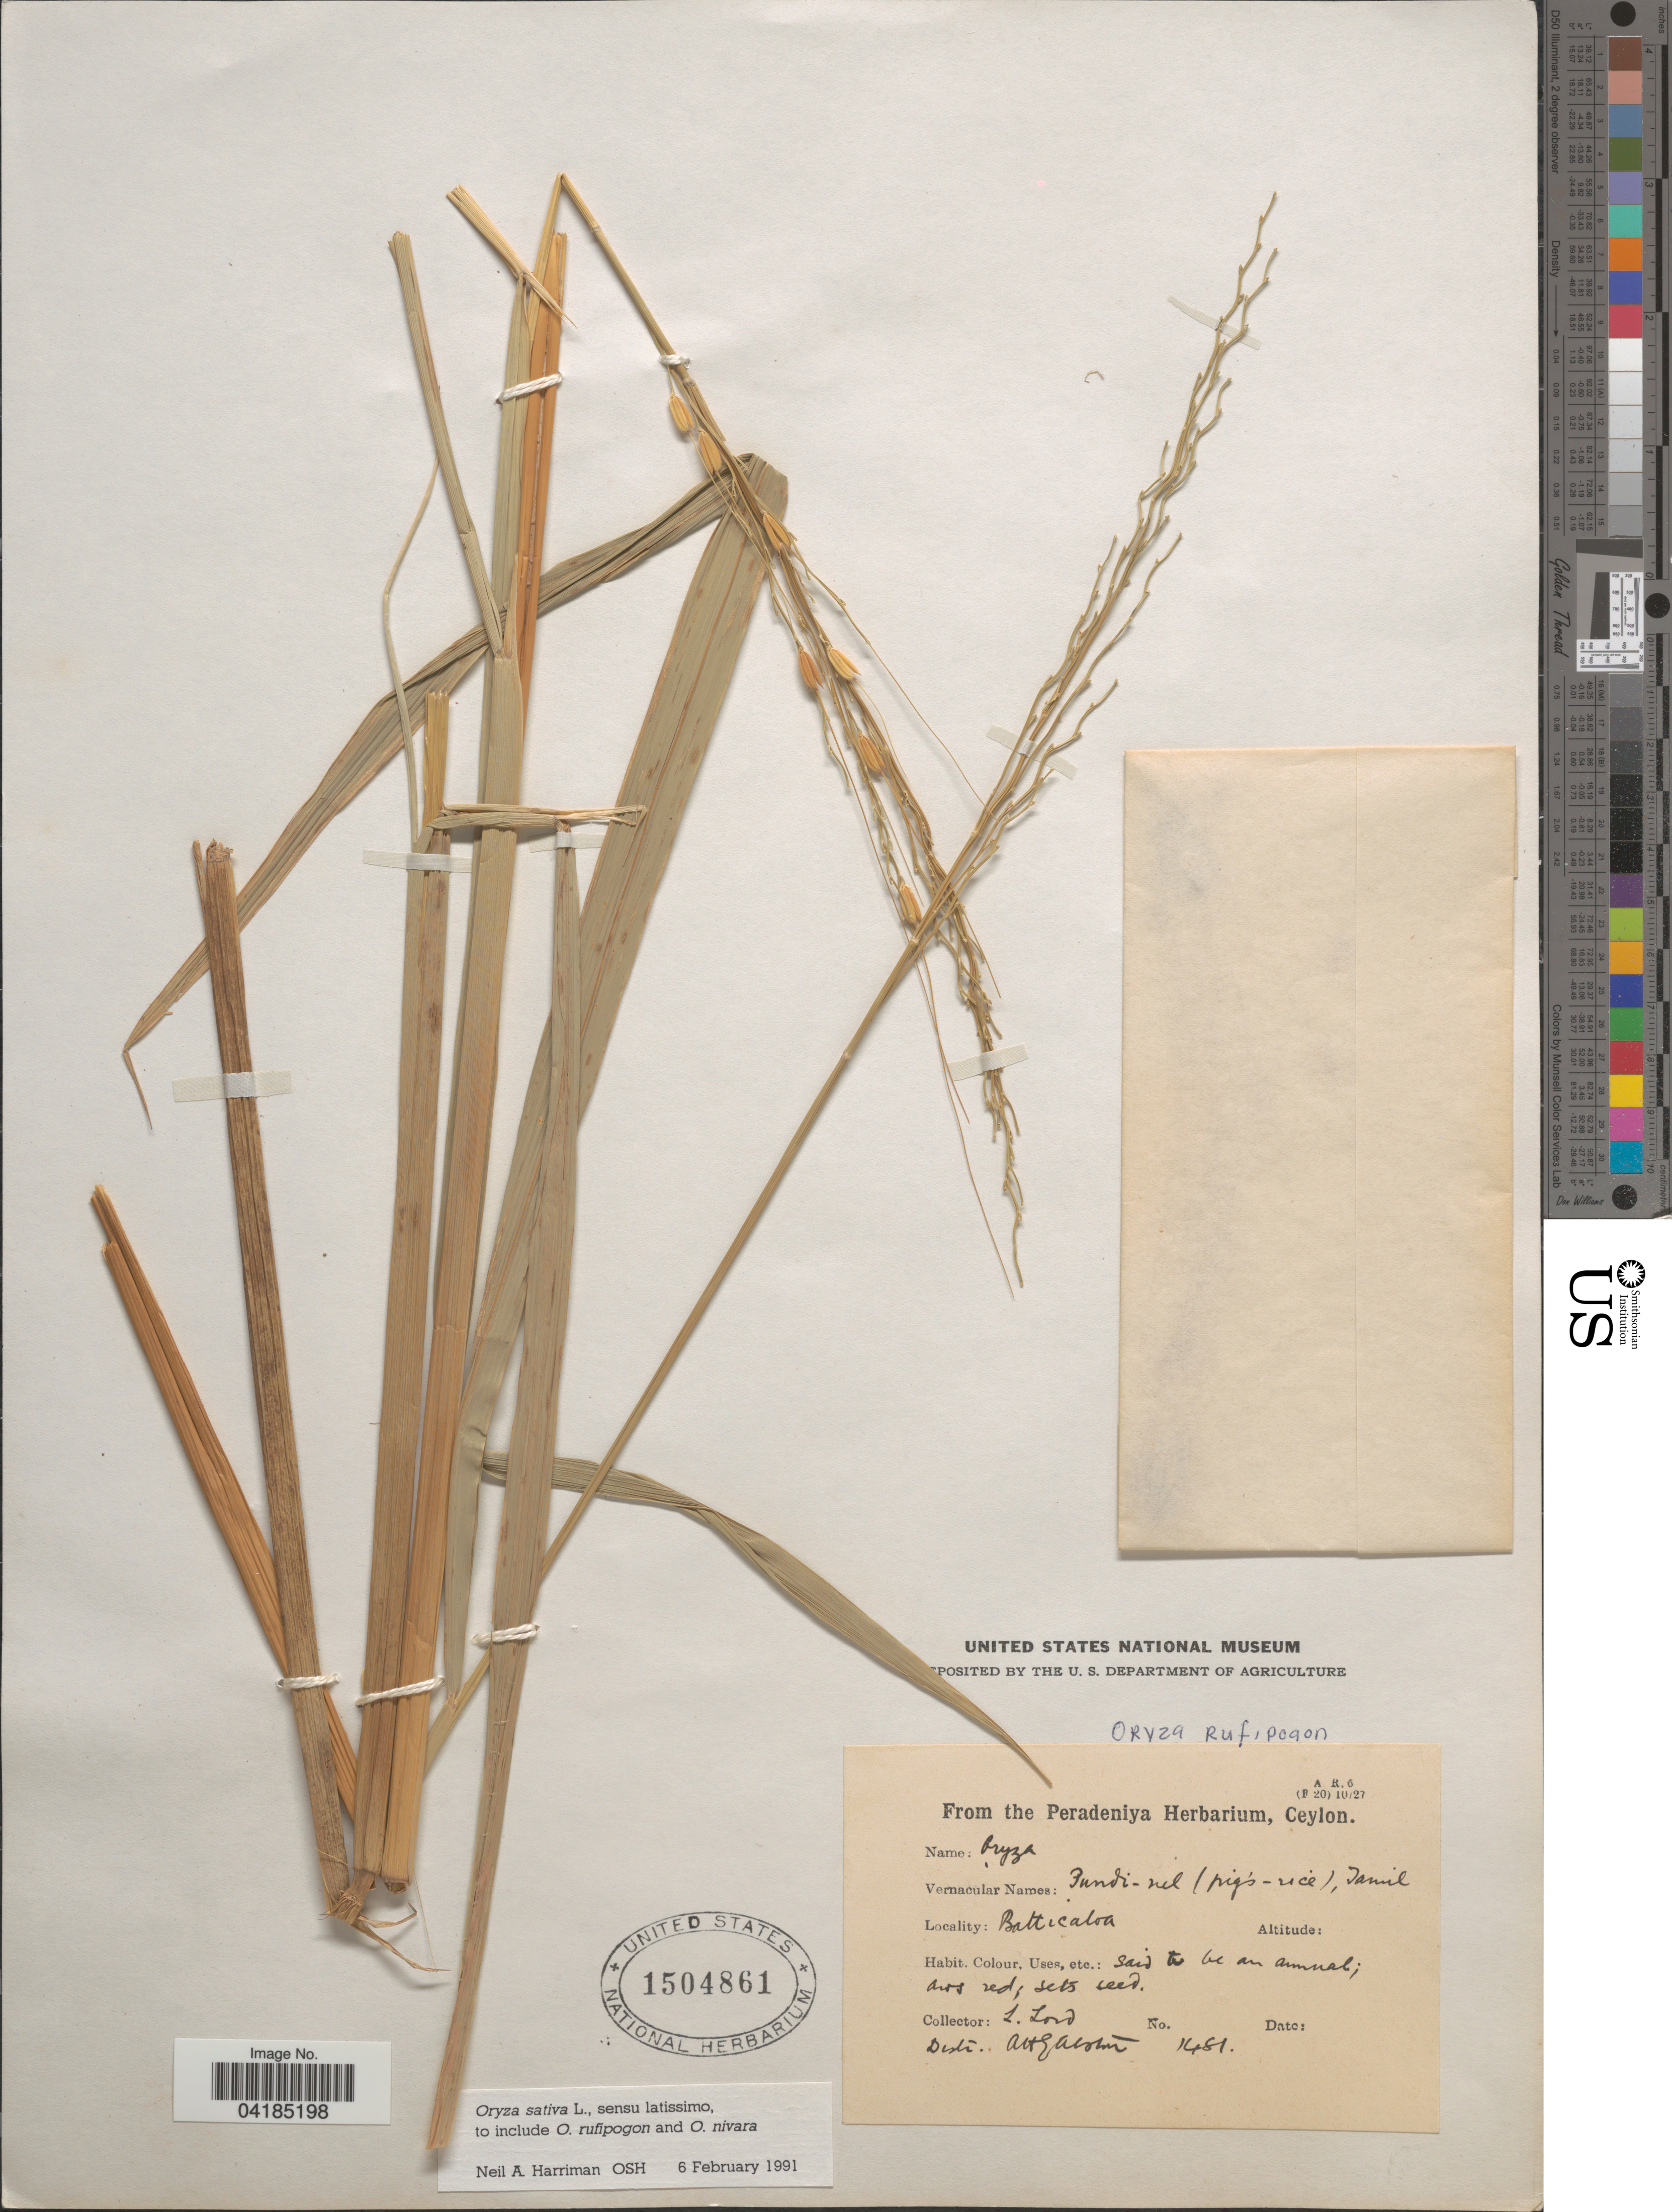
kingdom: Plantae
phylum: Tracheophyta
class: Liliopsida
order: Poales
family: Poaceae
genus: Oryza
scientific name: Oryza sativa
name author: L.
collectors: L. Lord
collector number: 1481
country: Sri Lanka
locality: Batticaloa.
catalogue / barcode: US 1504861